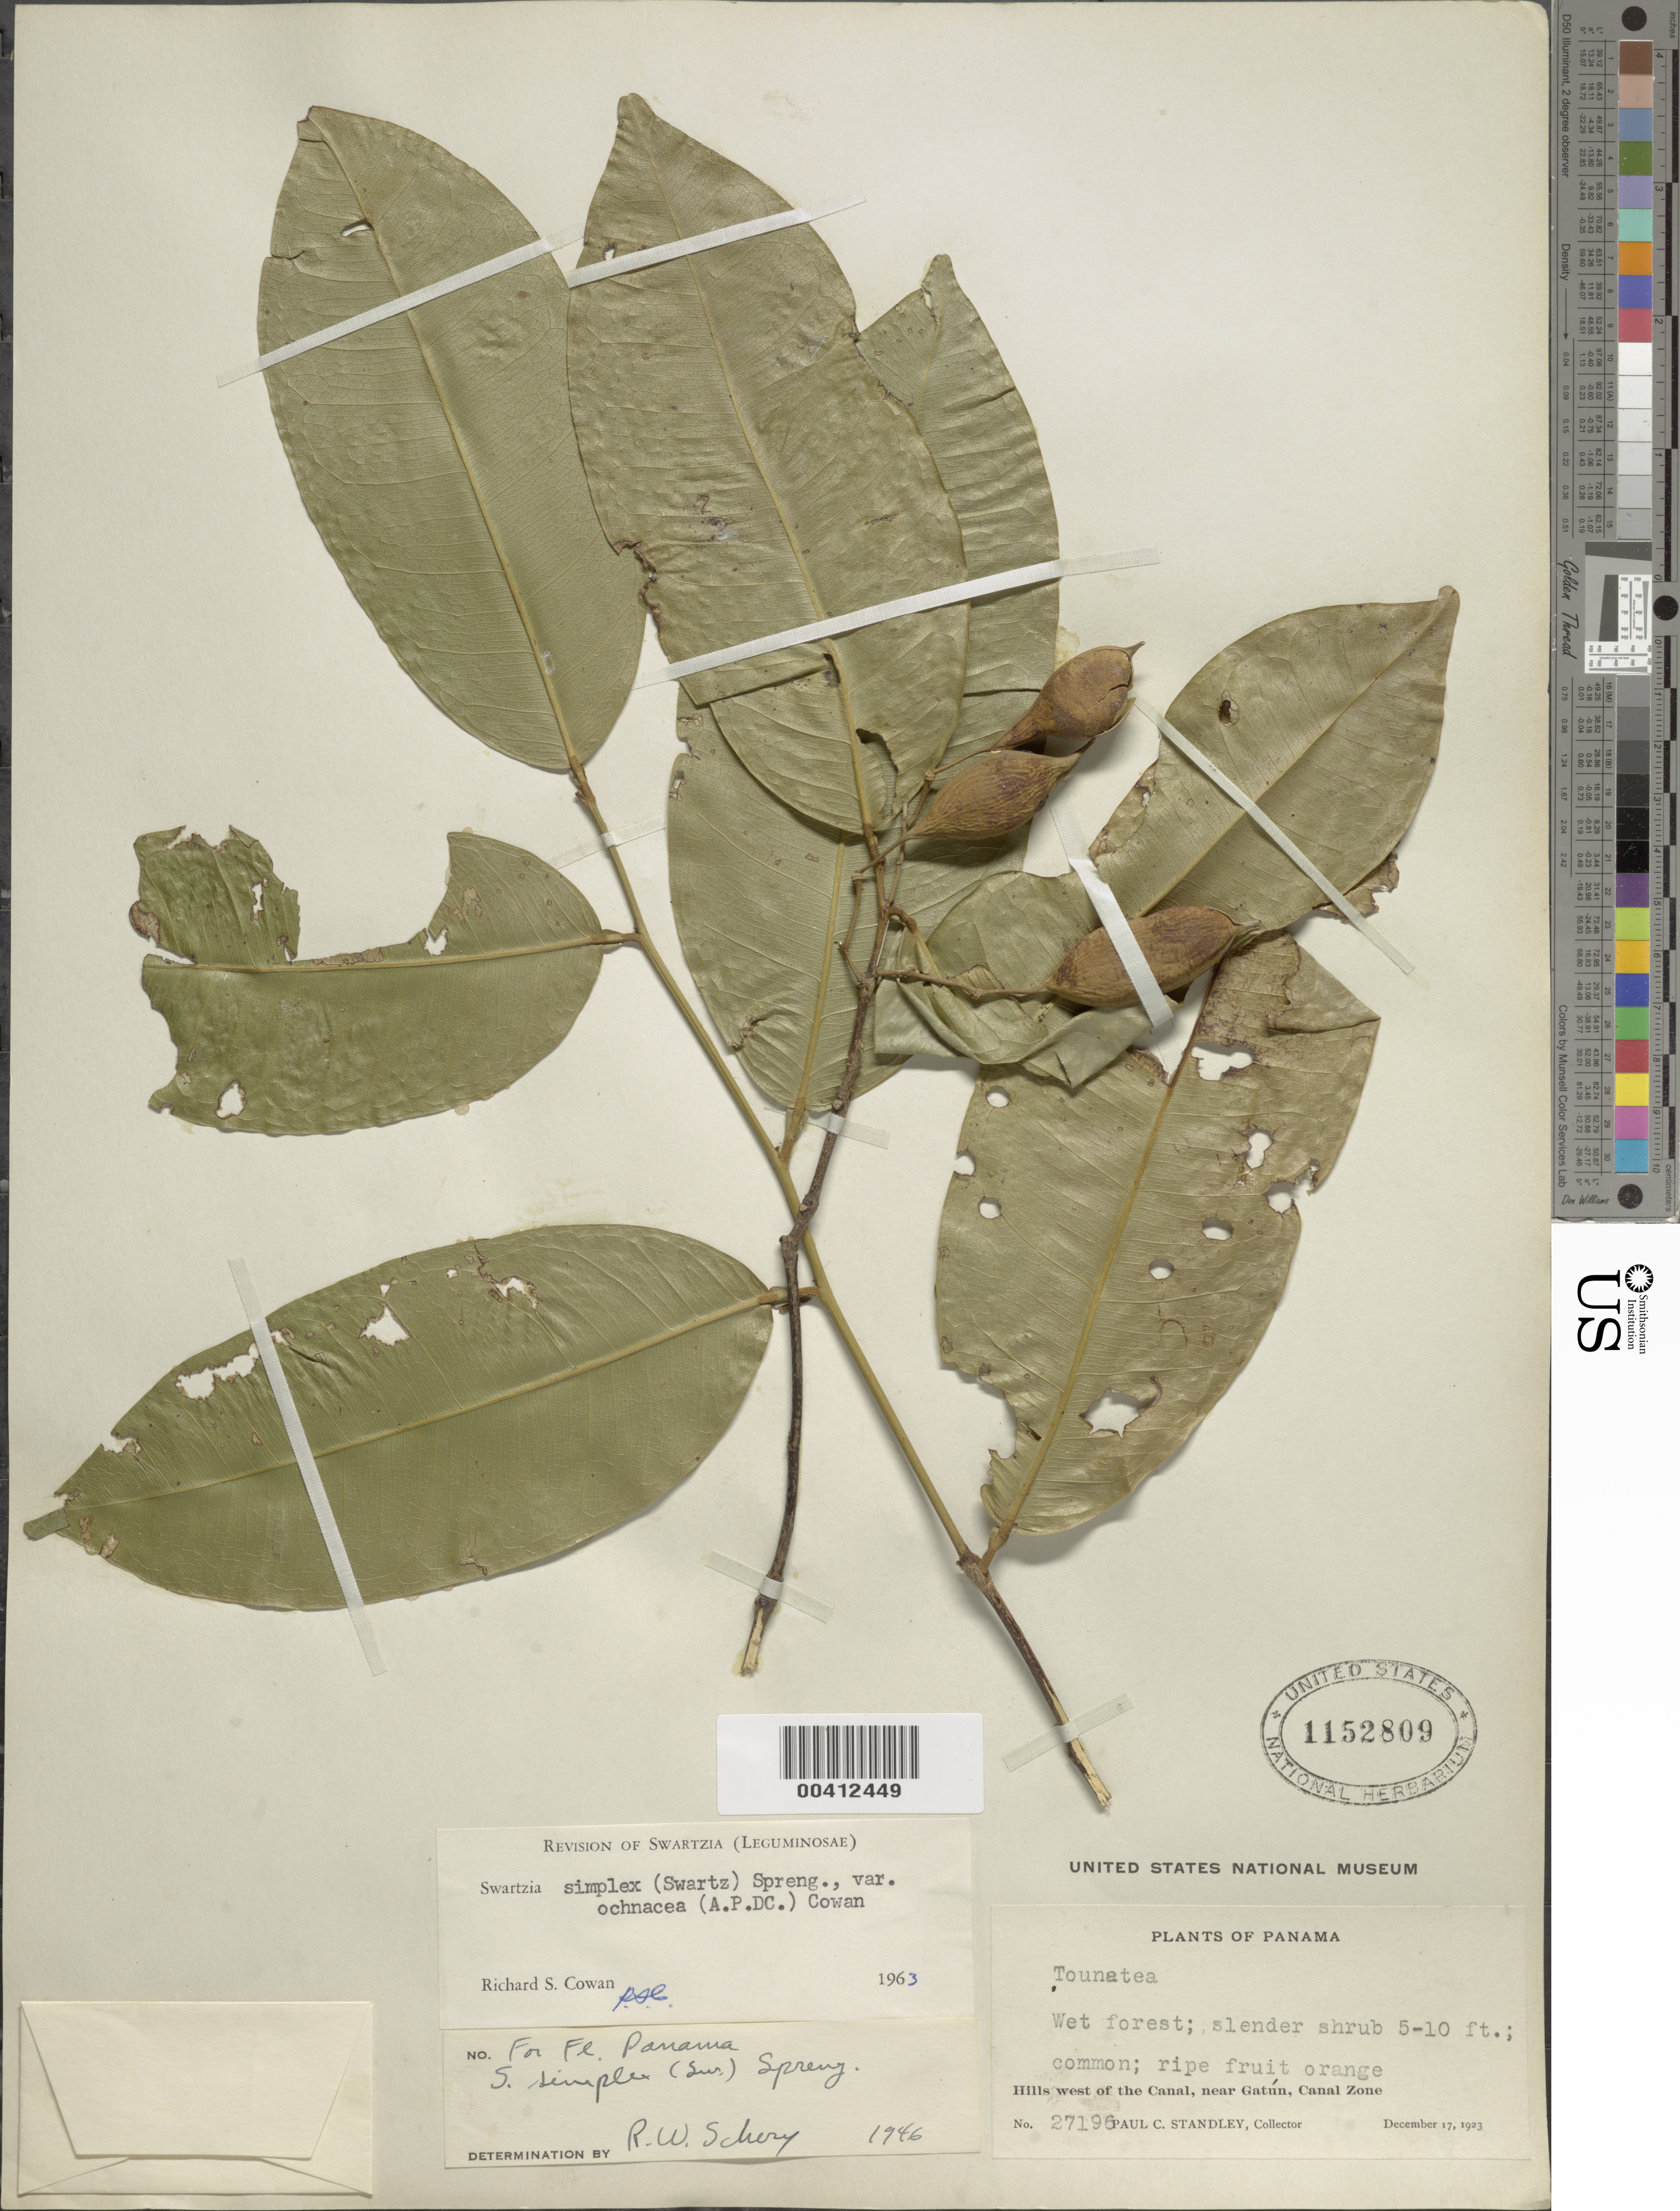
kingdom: Plantae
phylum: Tracheophyta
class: Magnoliopsida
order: Fabales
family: Fabaceae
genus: Swartzia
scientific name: Swartzia simplex var. ochnacea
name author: (DC.) R.S. Cowan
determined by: Cowan, R. S.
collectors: P. C. Standley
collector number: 27196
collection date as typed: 17 Dec 1923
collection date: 1923-12-17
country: Panama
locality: W of the Canal, near Gatun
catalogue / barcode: US 1152809